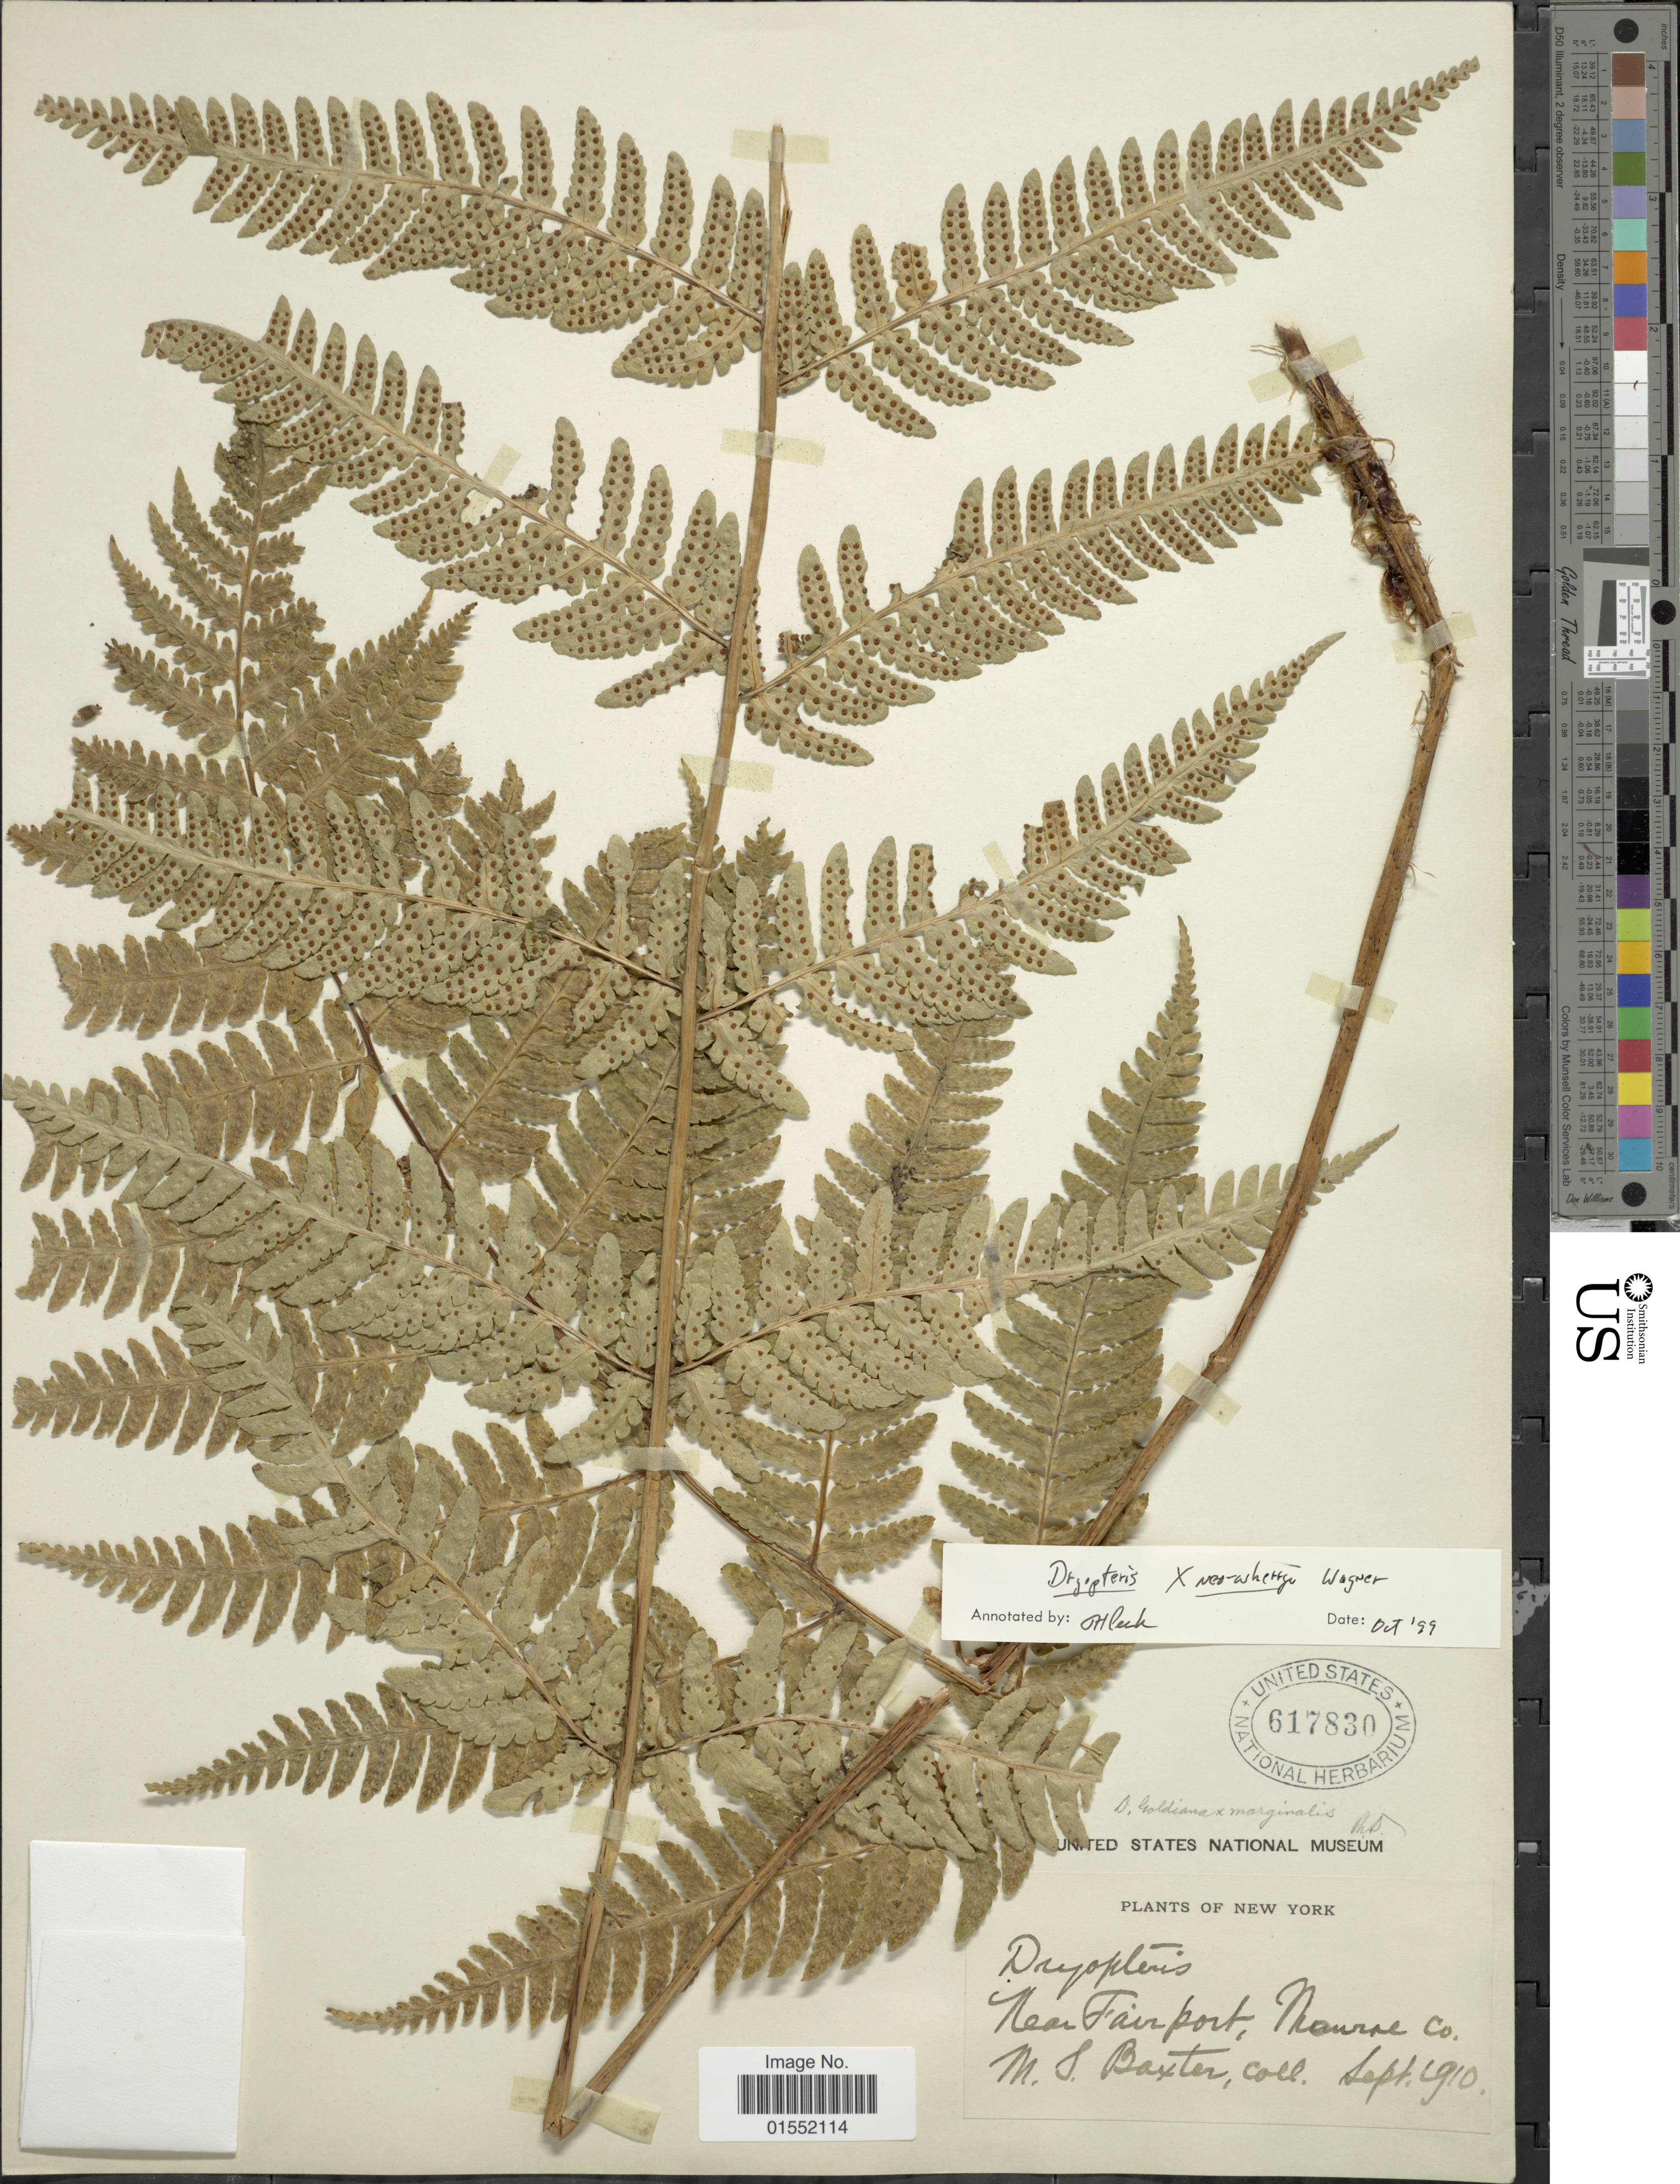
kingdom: Plantae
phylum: Tracheophyta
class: Polypodiopsida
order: Polypodiales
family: Dryopteridaceae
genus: Dryopteris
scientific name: Dryopteris x neowherryi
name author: W.H. Wagner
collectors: M. Baxter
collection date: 1910-09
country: United States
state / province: New York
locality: Near Fairport, Mourne Co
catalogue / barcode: US 617830